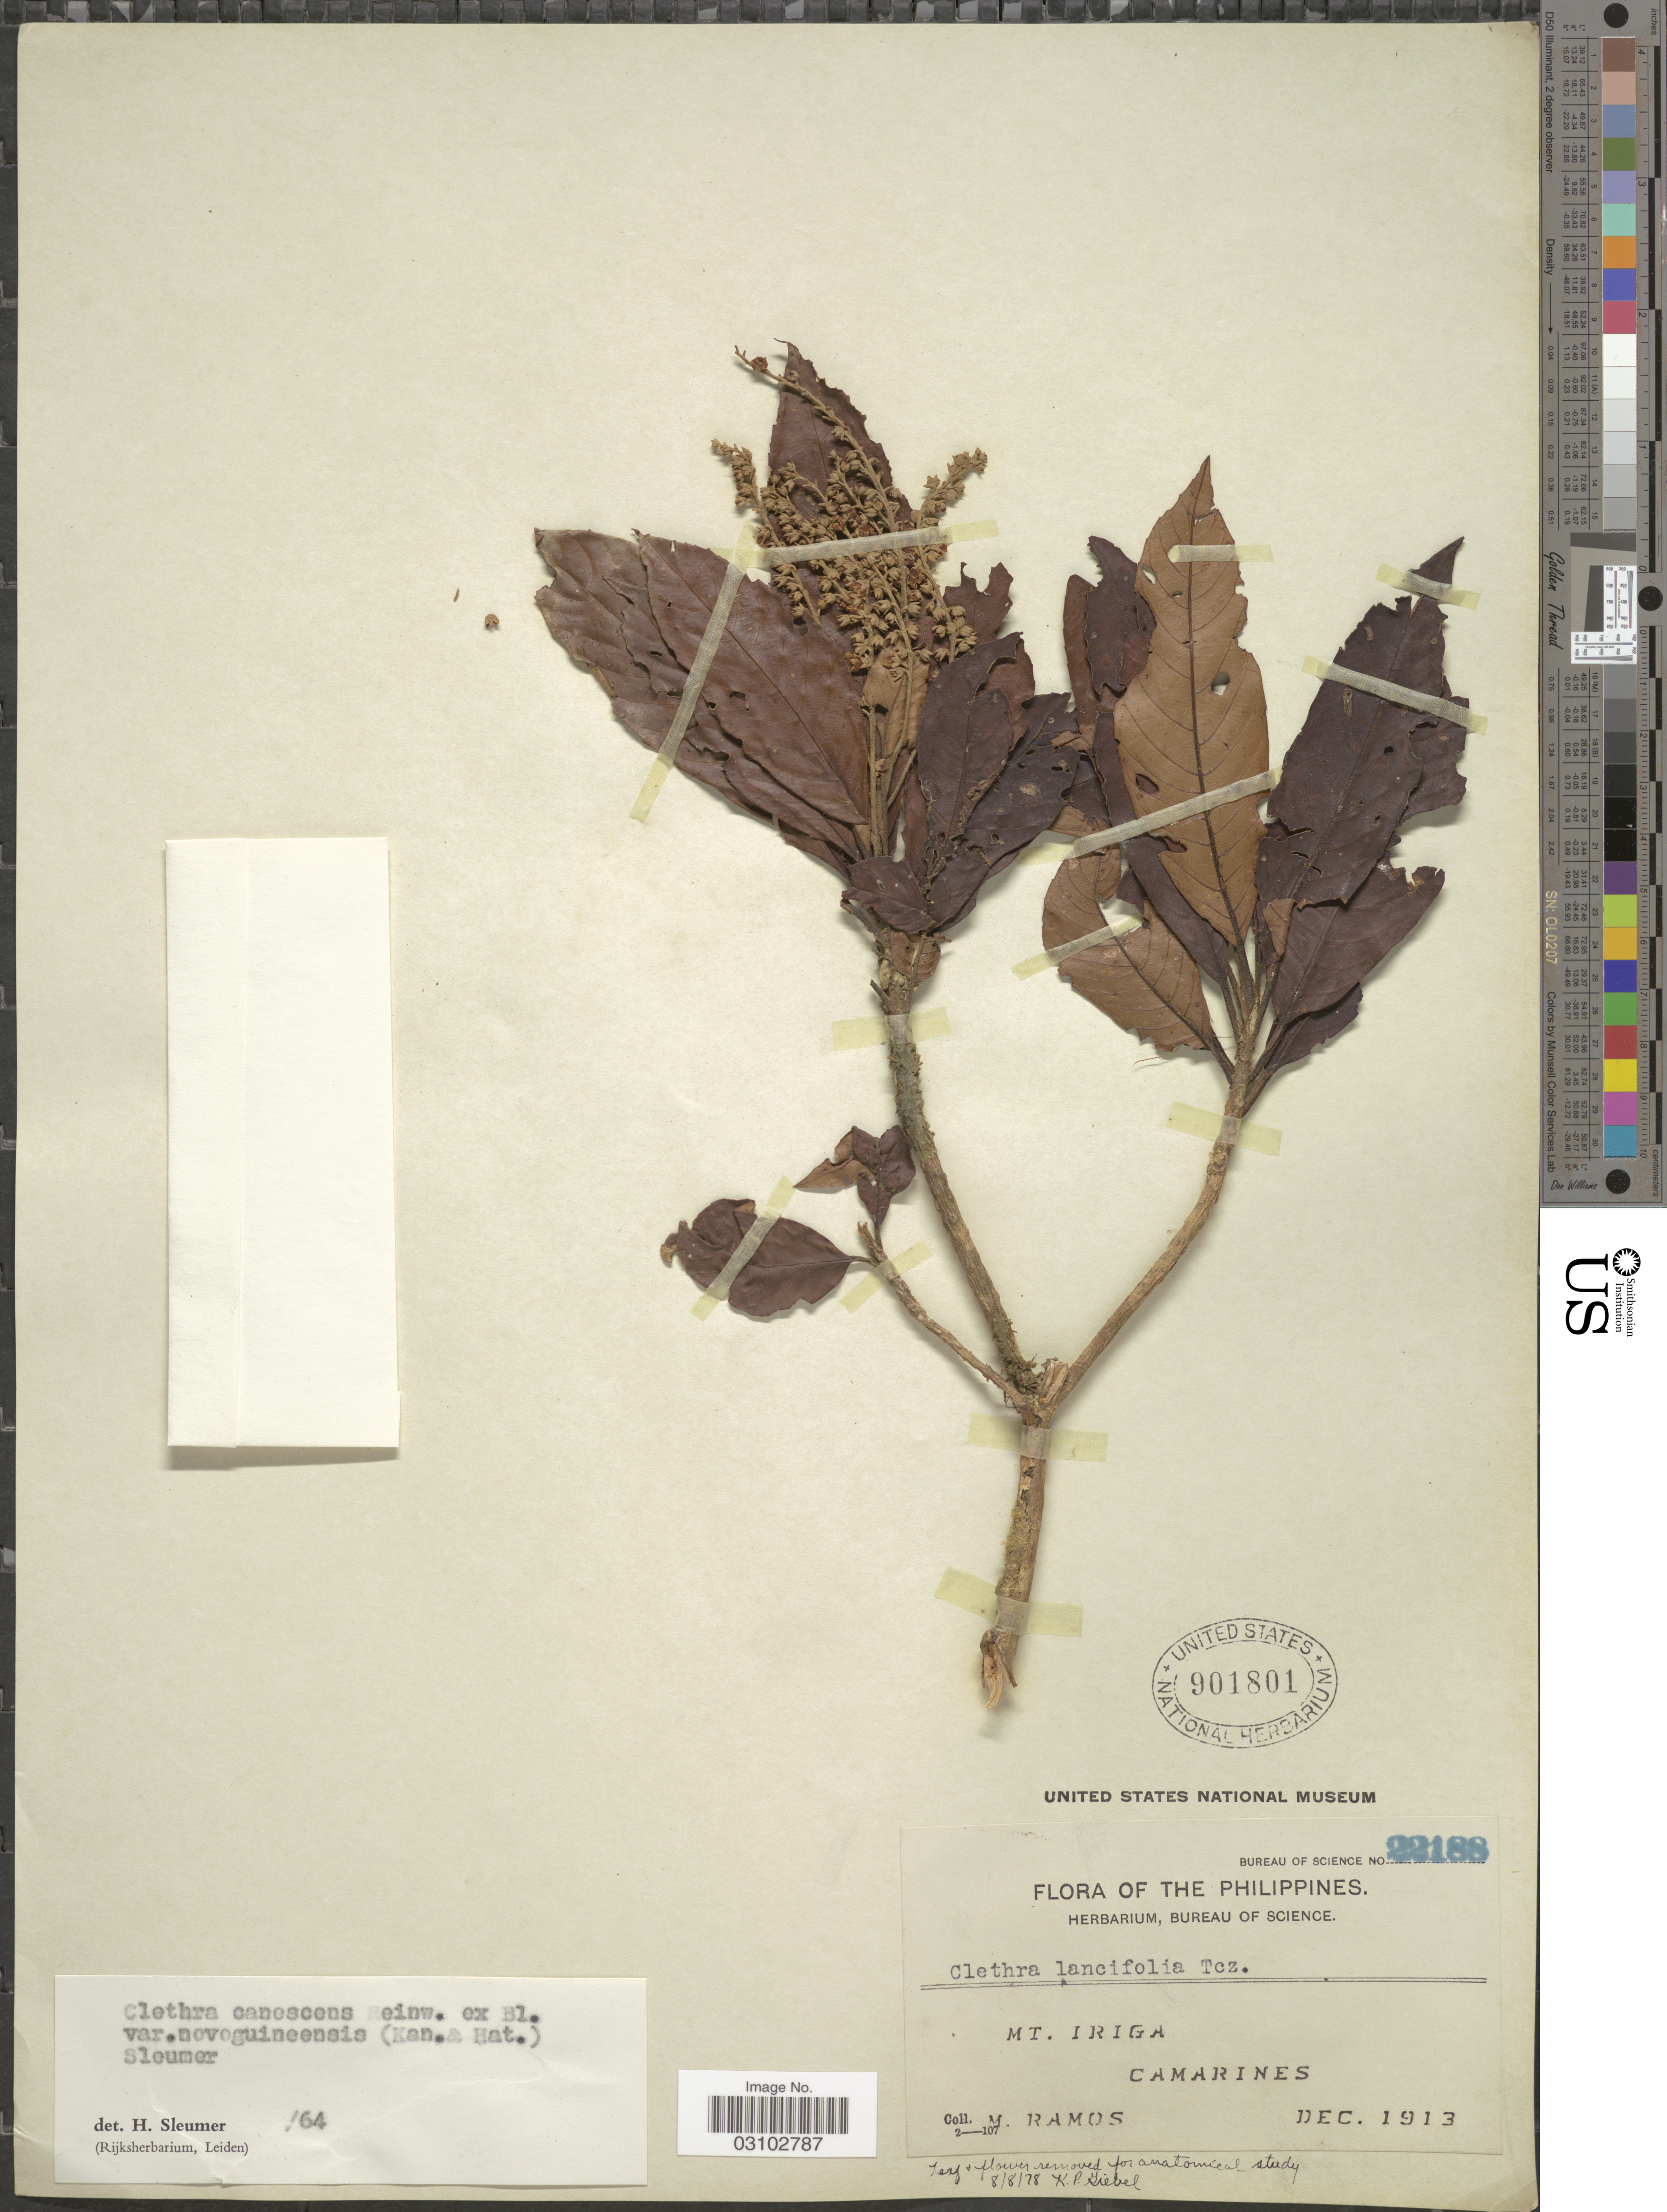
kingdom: Plantae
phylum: Tracheophyta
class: Magnoliopsida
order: Ericales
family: Clethraceae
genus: Clethra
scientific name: Clethra canescens var. novoguineensis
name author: (Kaneh. & Hatus.) Sleumer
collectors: M. Ramos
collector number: Bureau of Science 22188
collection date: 1913-12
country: Philippines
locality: Mt. Iriga, Camarines.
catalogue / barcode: US 901801